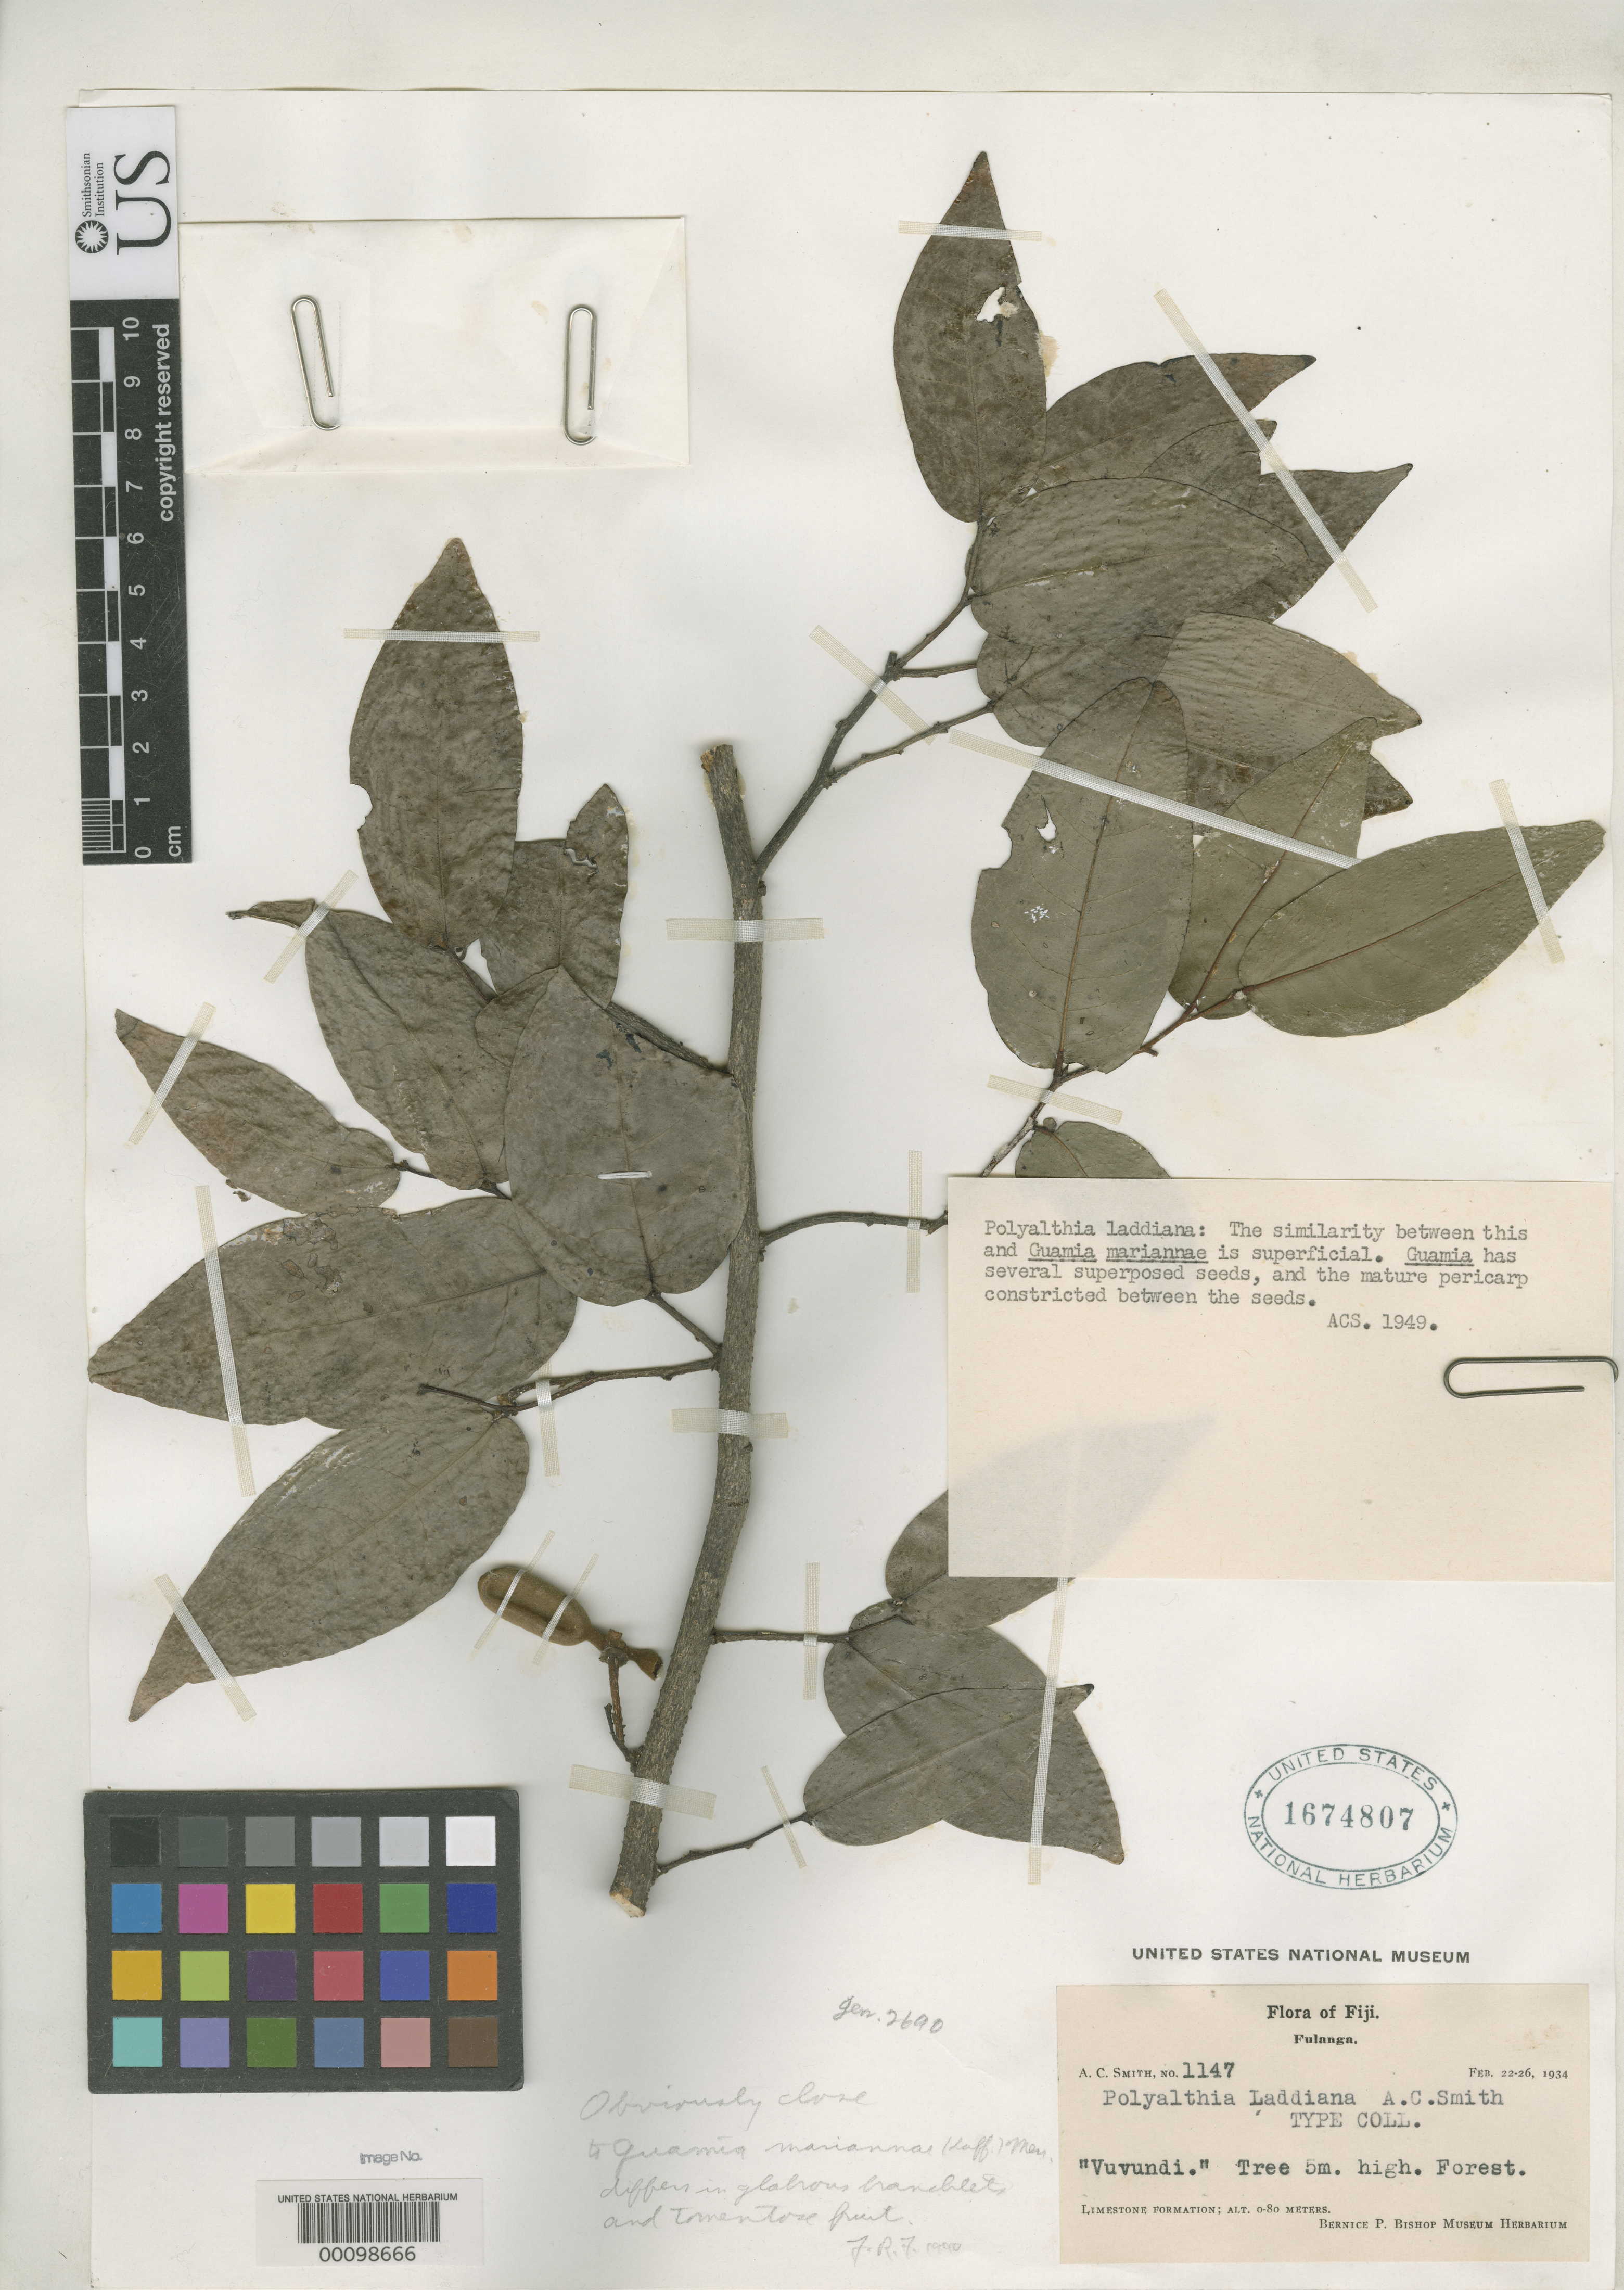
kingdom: Plantae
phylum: Tracheophyta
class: Magnoliopsida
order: Magnoliales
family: Annonaceae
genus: Polyalthia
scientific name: Polyalthia laddiana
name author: A.C. Sm.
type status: Isotype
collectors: A. C. Smith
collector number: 1147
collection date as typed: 22 Feb 1934 to 26 Feb 1934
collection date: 1934-02-22/1934-02-26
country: Fiji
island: Fulaga [Fulanga]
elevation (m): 0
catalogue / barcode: US 1674807